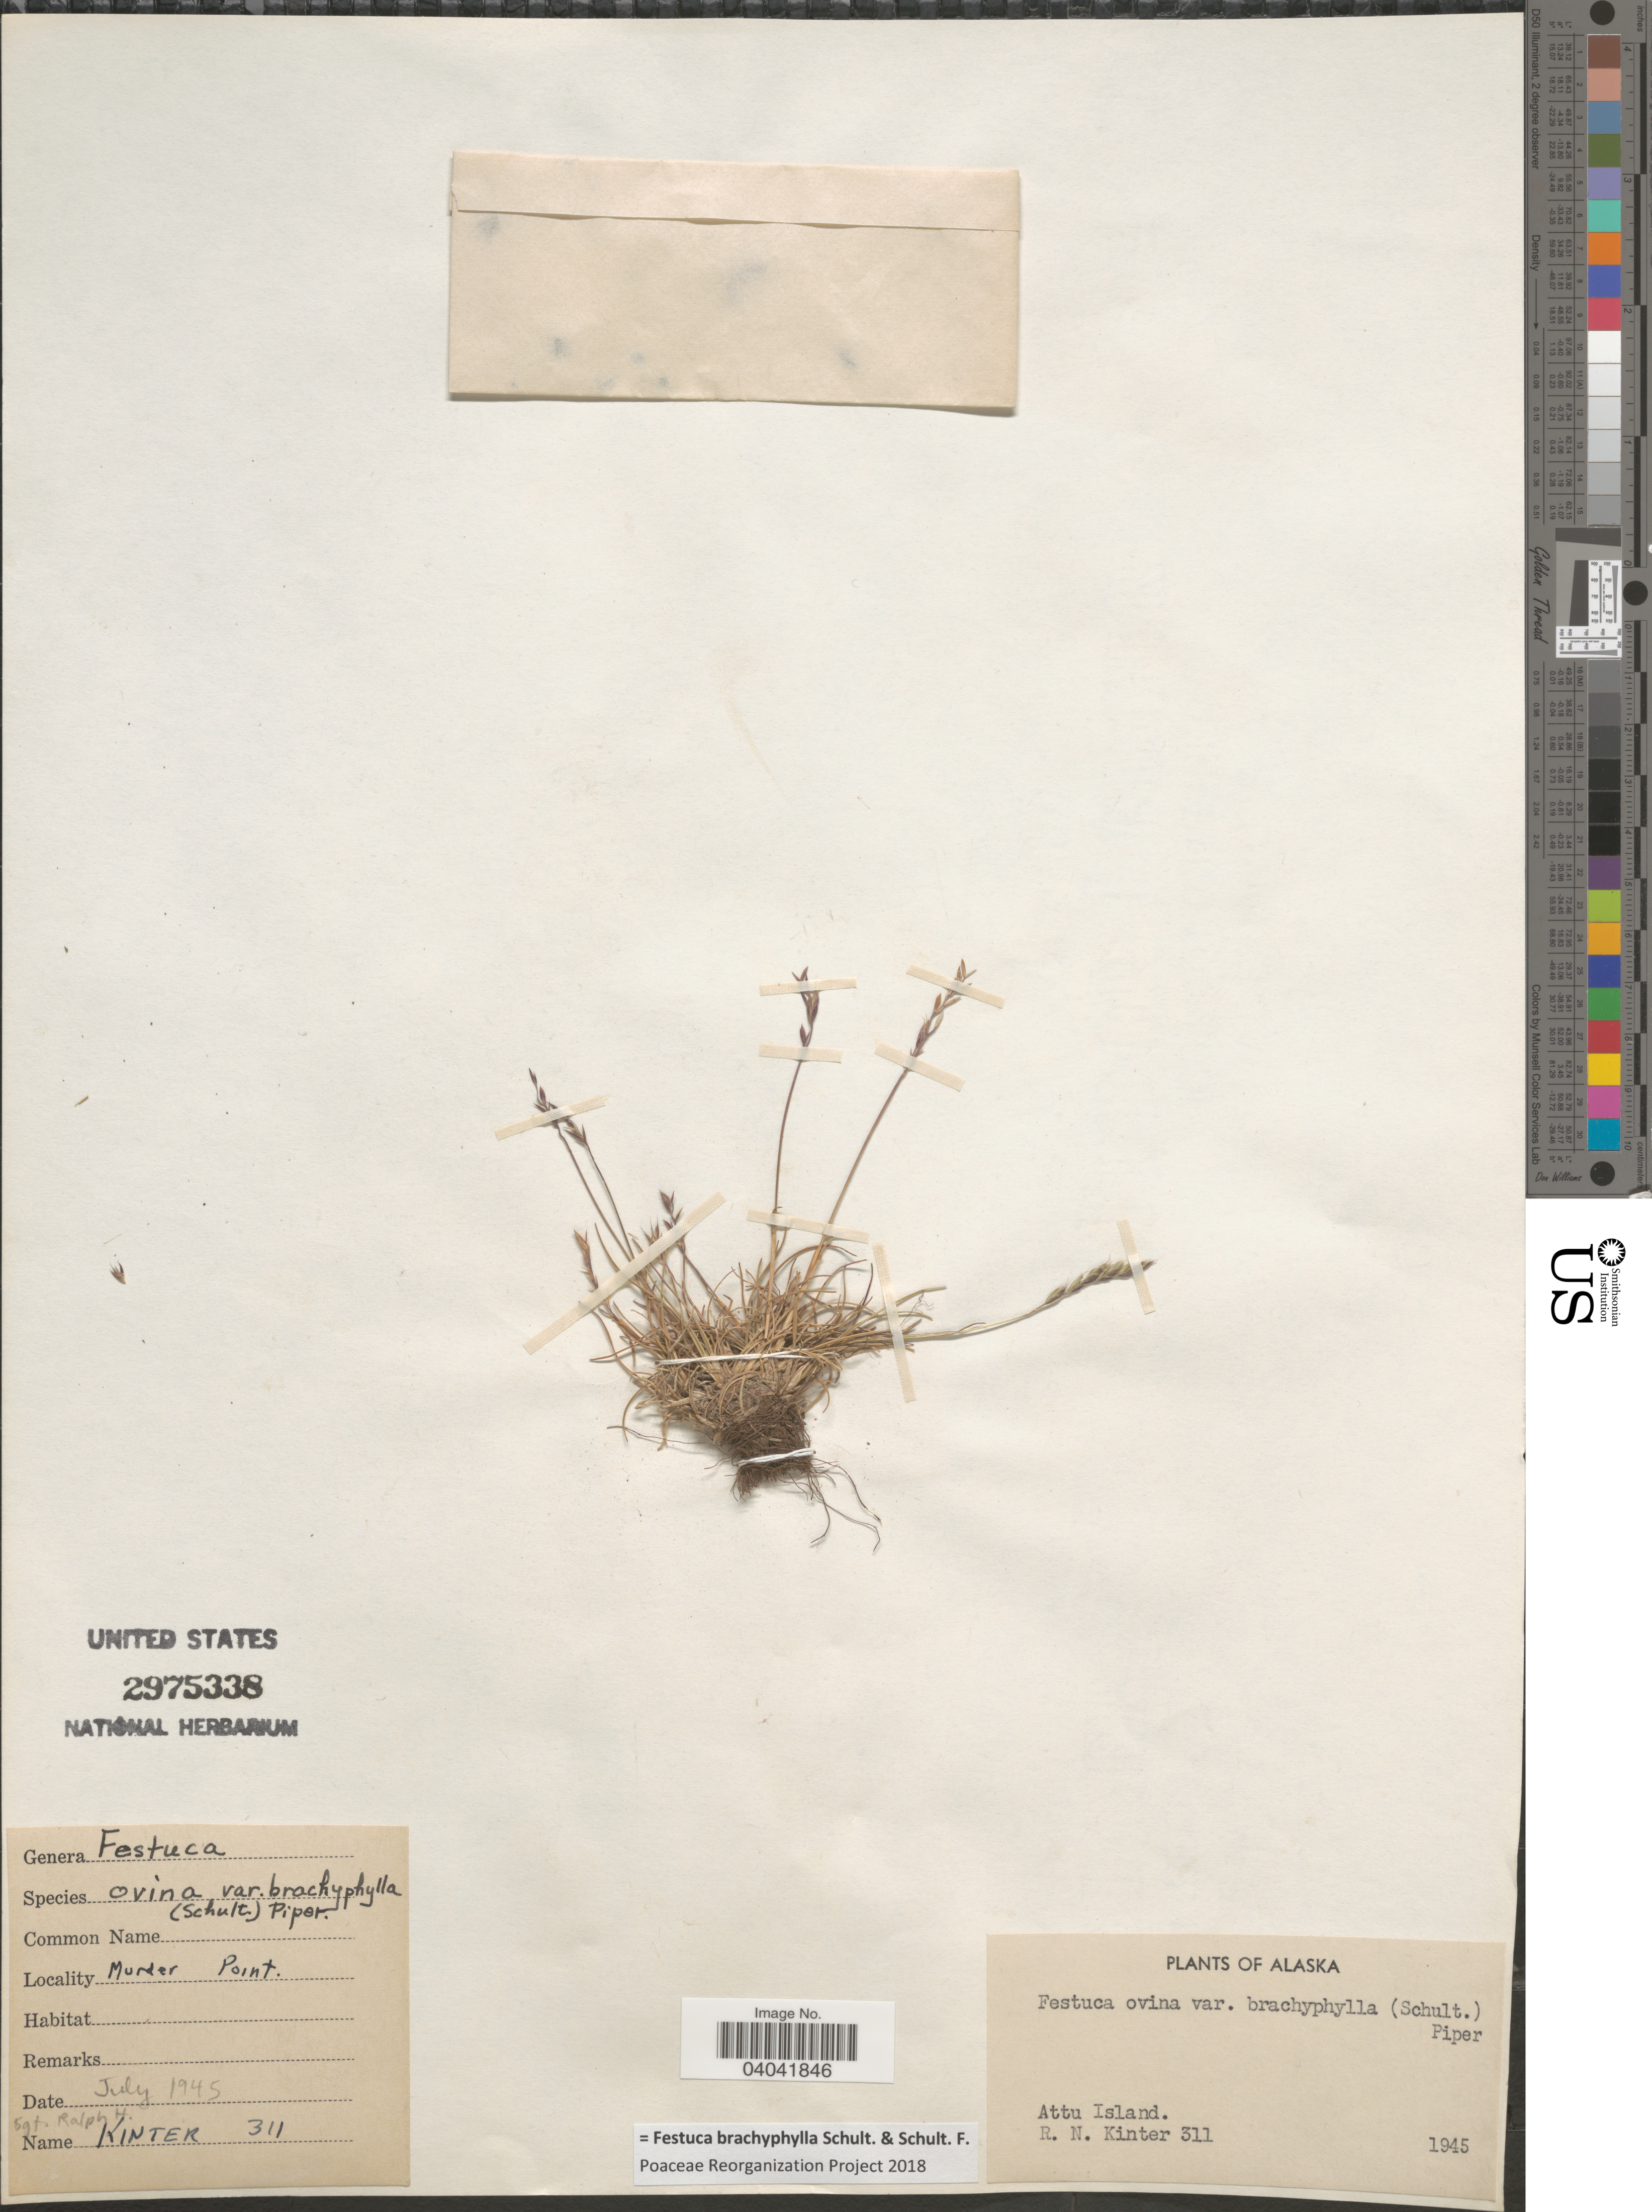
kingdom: Plantae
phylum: Tracheophyta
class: Liliopsida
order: Poales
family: Poaceae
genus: Festuca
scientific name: Festuca brachyphylla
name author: Schult. & Schult. f.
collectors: R. Kinter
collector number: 311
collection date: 1945-07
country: United States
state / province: Alaska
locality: Murder Point. Attu Island.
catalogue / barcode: US 2975338